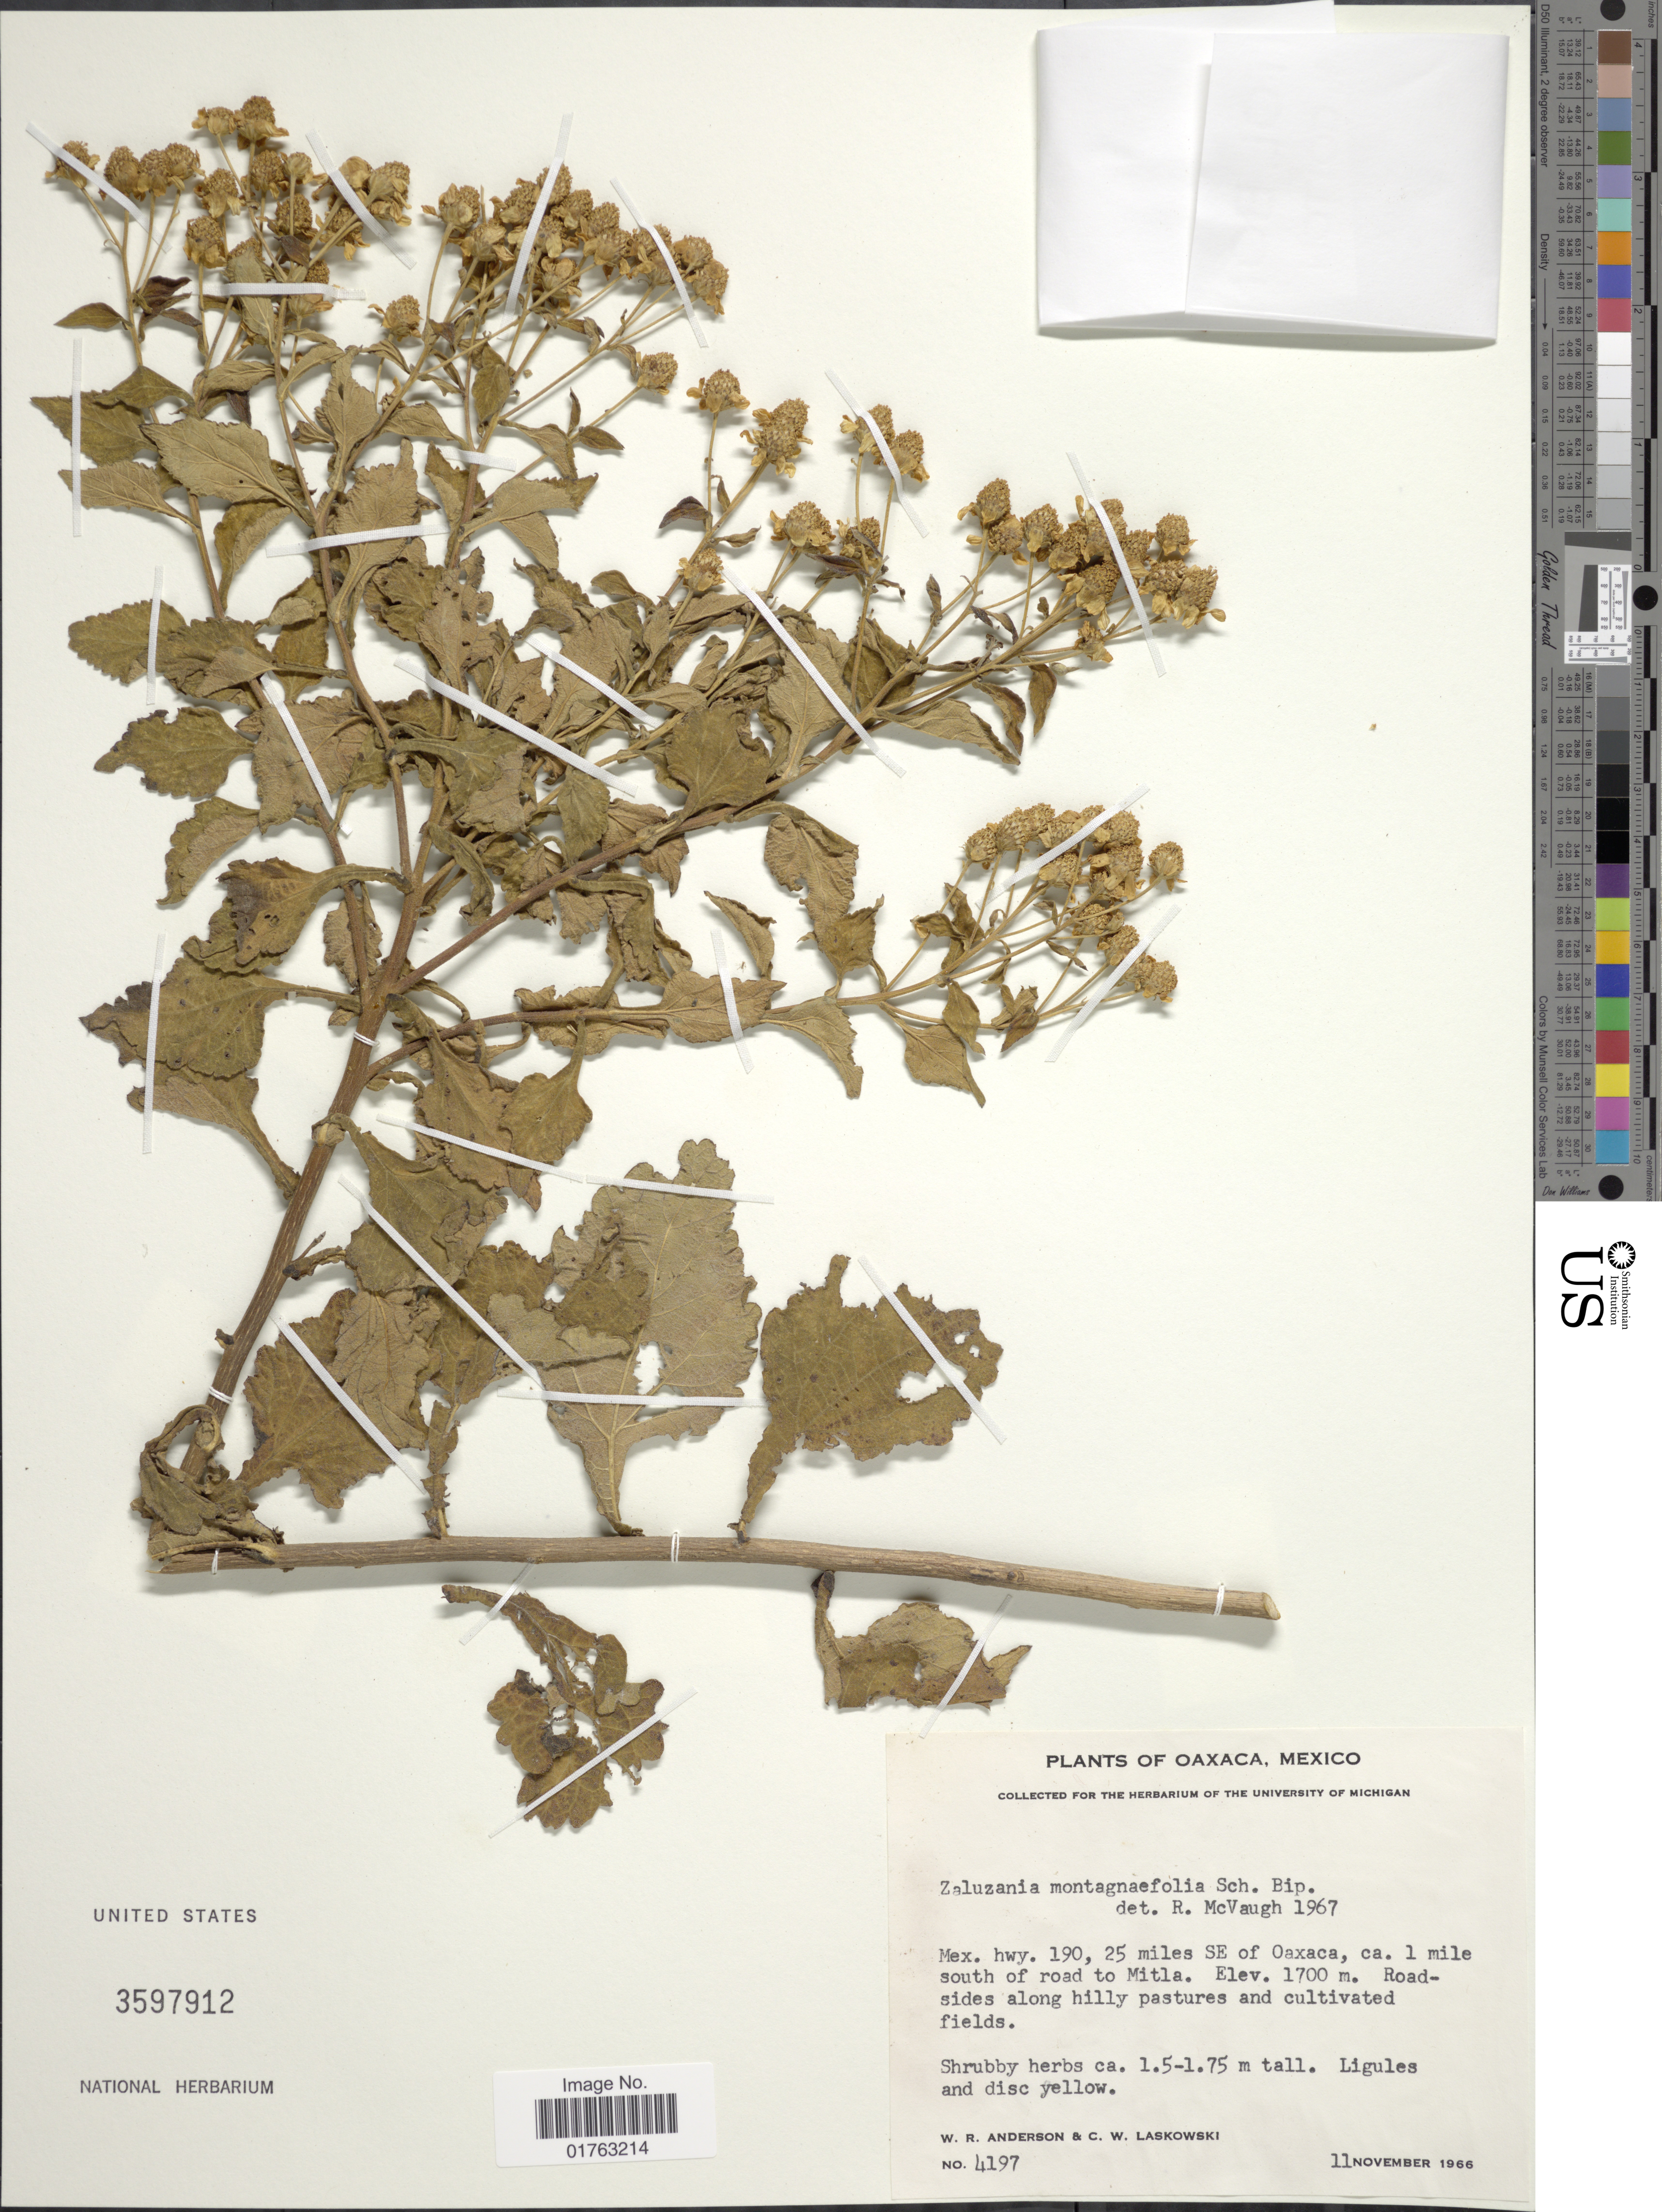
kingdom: Plantae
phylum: Tracheophyta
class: Magnoliopsida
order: Asterales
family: Asteraceae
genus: Zaluzania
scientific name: Zaluzania montagnaefolia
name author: Sch. Bip.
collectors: W. Anderson & C. Laskowski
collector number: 4197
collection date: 1966-11-11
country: Mexico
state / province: Oaxaca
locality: Mex. hwy. 190, 25 miles SE of Oaxaca, ca. 1 mile south of road to Mitla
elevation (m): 1700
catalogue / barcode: US 3597912